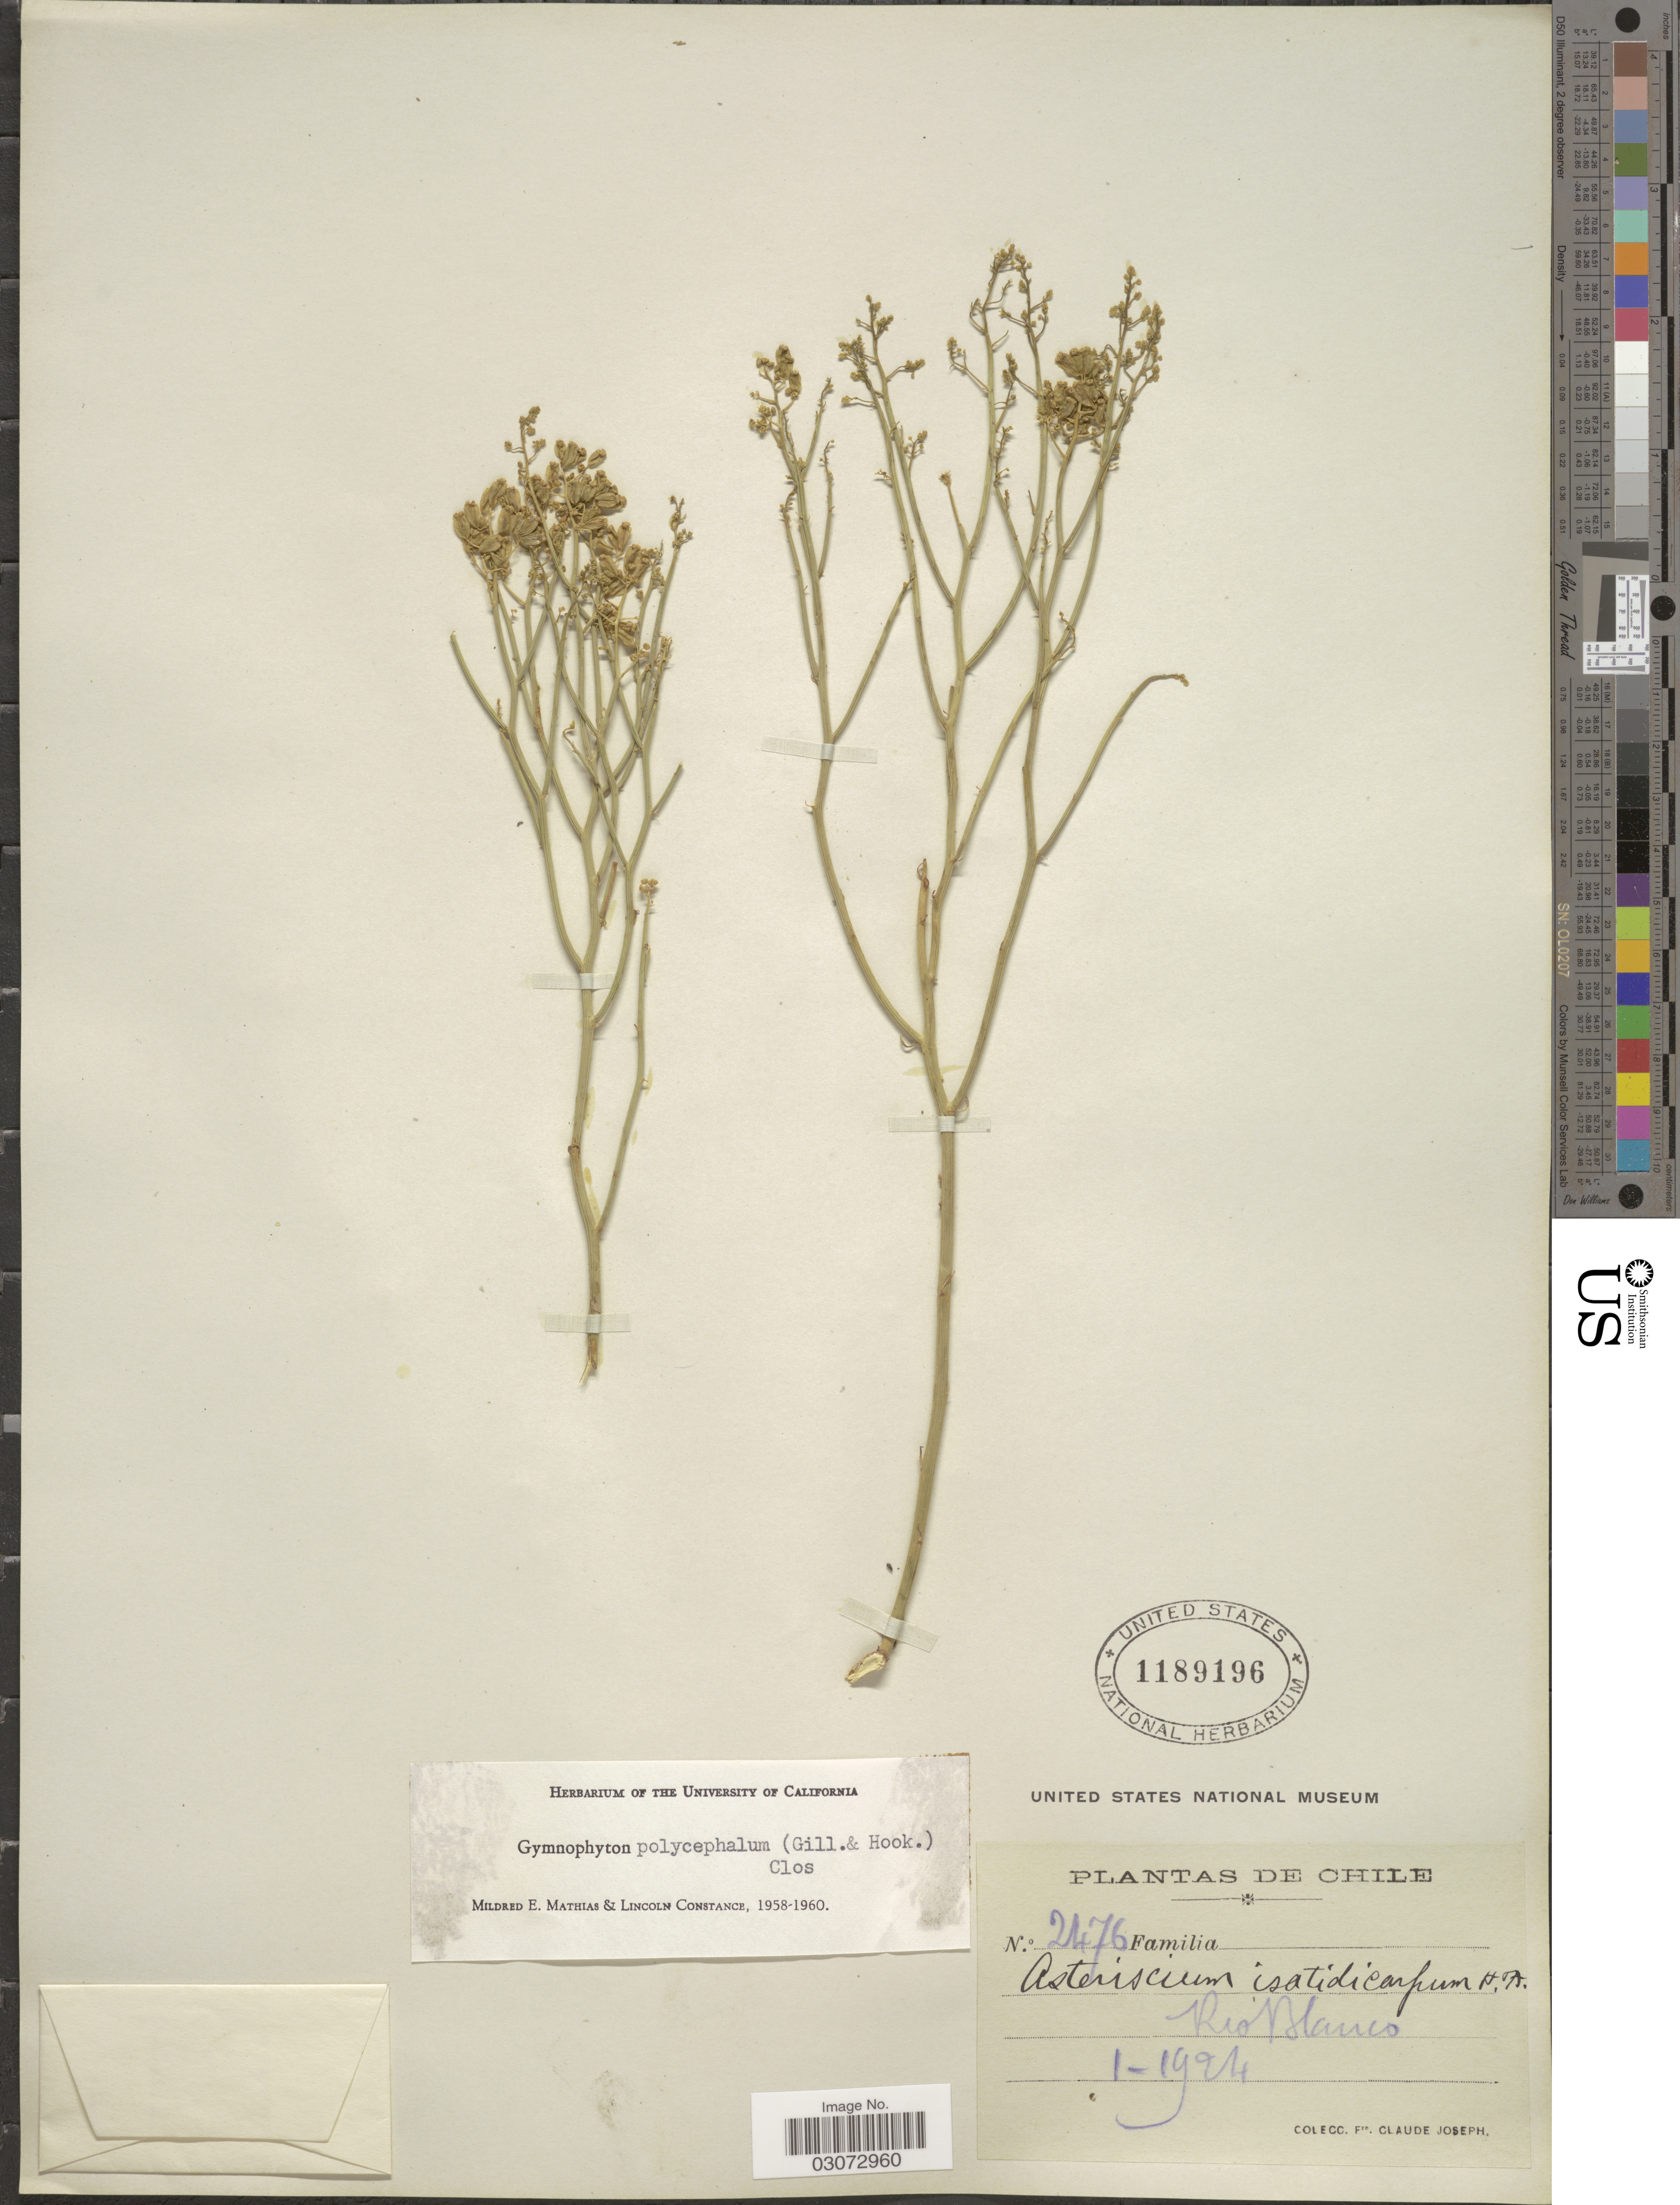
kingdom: Plantae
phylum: Tracheophyta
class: Magnoliopsida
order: Apiales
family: Apiaceae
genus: Gymnophyton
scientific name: Gymnophyton polycephalum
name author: Clos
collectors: Bro. Claude-Joseph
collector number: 2476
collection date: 1924-01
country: Chile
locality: Rio Blanco.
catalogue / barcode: US 1189196